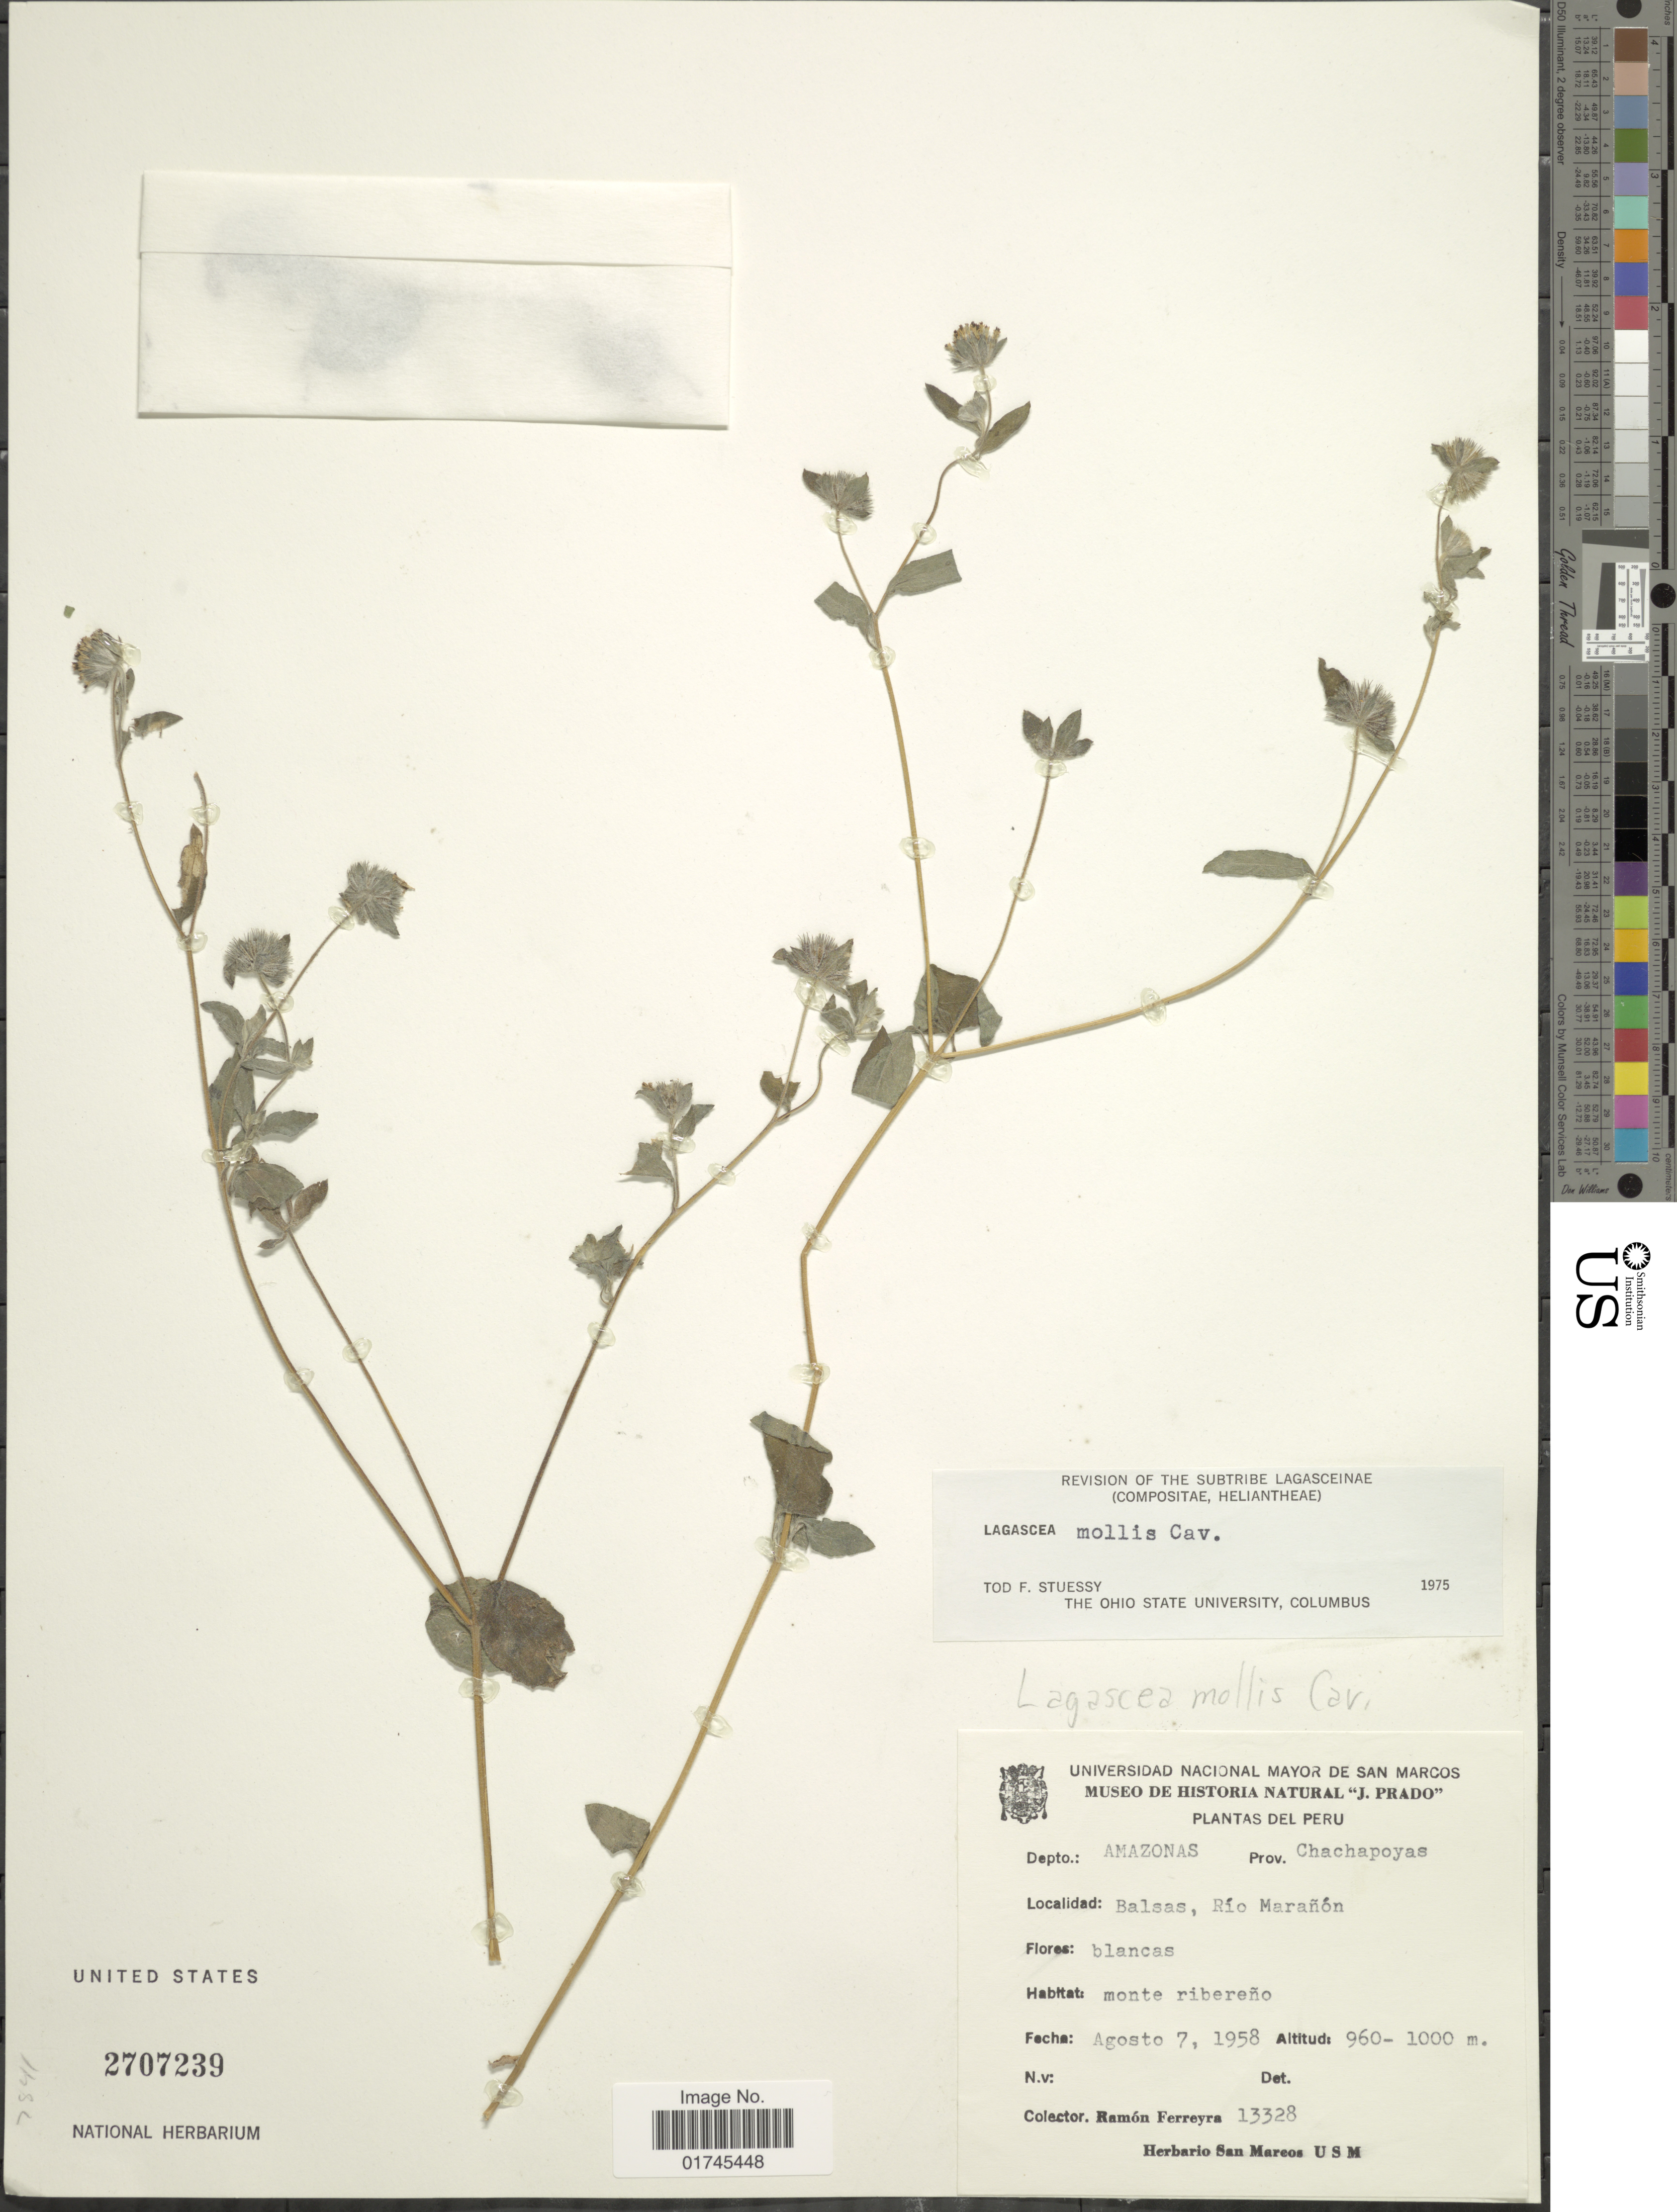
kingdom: Plantae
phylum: Tracheophyta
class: Magnoliopsida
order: Asterales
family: Asteraceae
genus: Lagascea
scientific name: Lagascea mollis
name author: Cav.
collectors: R. A. Ferreyra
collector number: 13328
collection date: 1958-08-07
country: Peru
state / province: Amazonas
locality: Prov. Chachapoyas, monte ribereno.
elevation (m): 960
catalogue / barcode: US 2707239